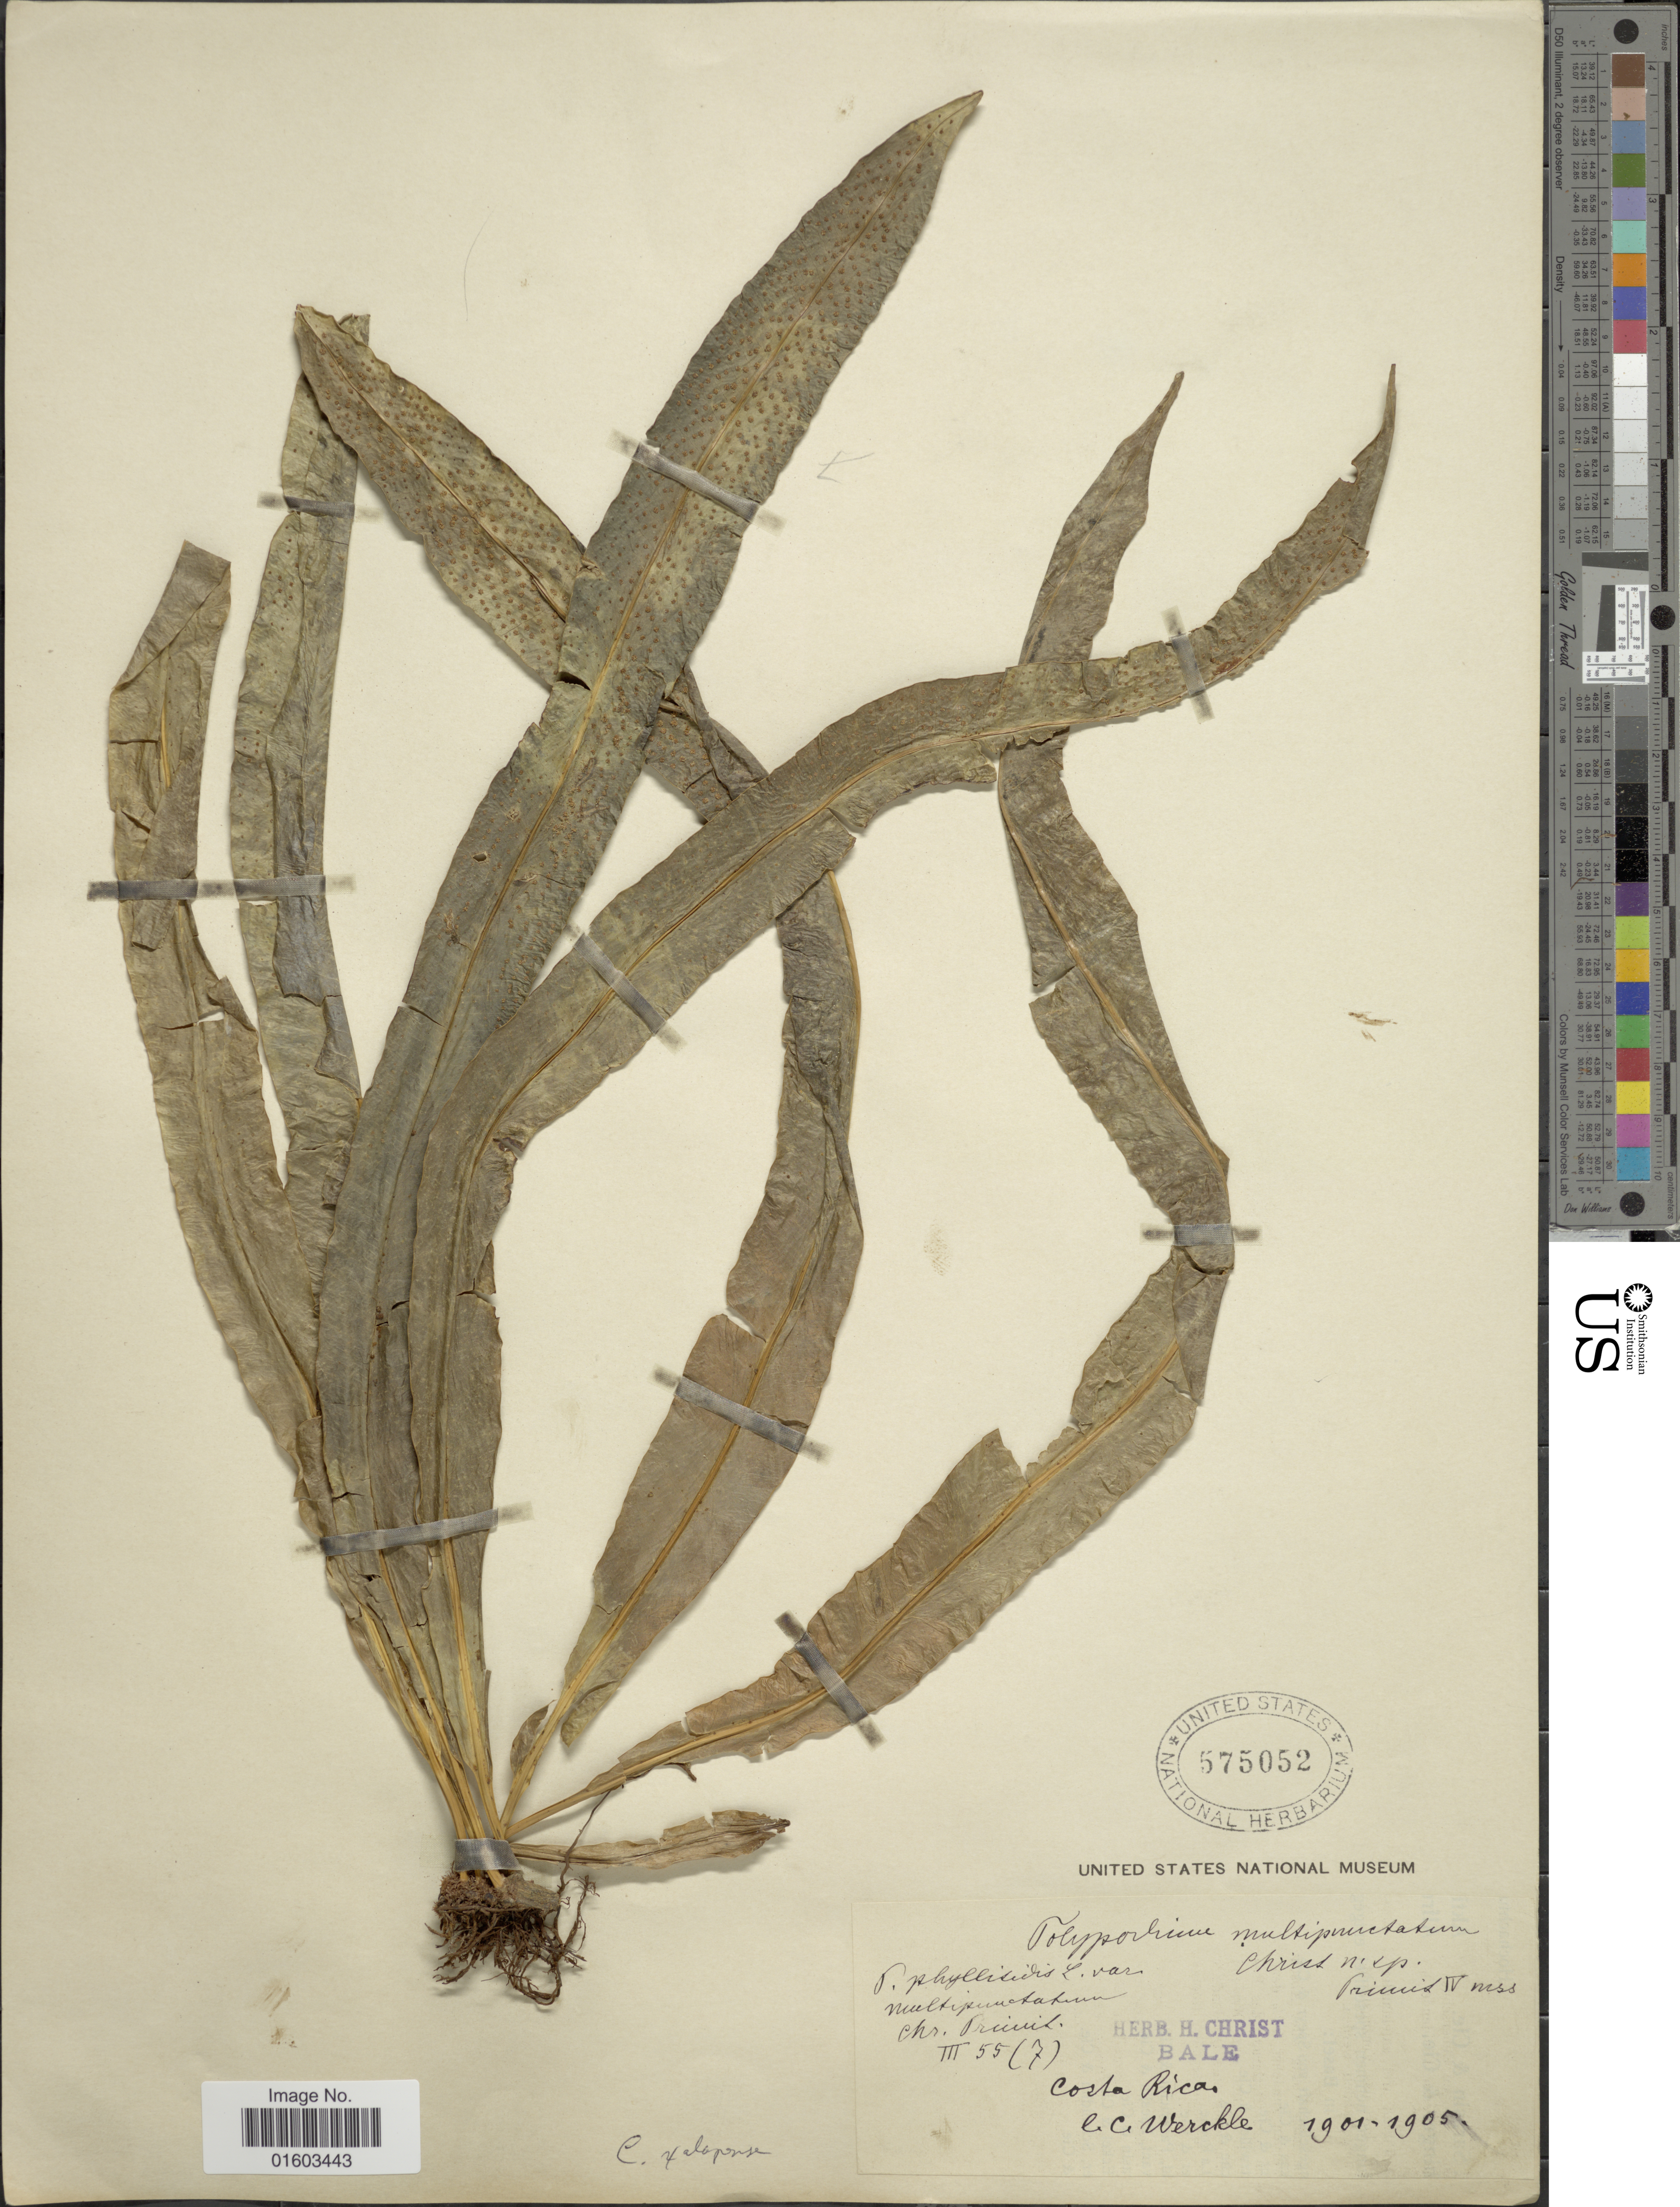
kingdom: Plantae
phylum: Tracheophyta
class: Polypodiopsida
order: Polypodiales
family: Polypodiaceae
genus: Campyloneurum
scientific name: Campyloneurum xalapense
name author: Fée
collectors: C. C Wercklé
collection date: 1901/1905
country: Costa Rica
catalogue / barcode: US 575052